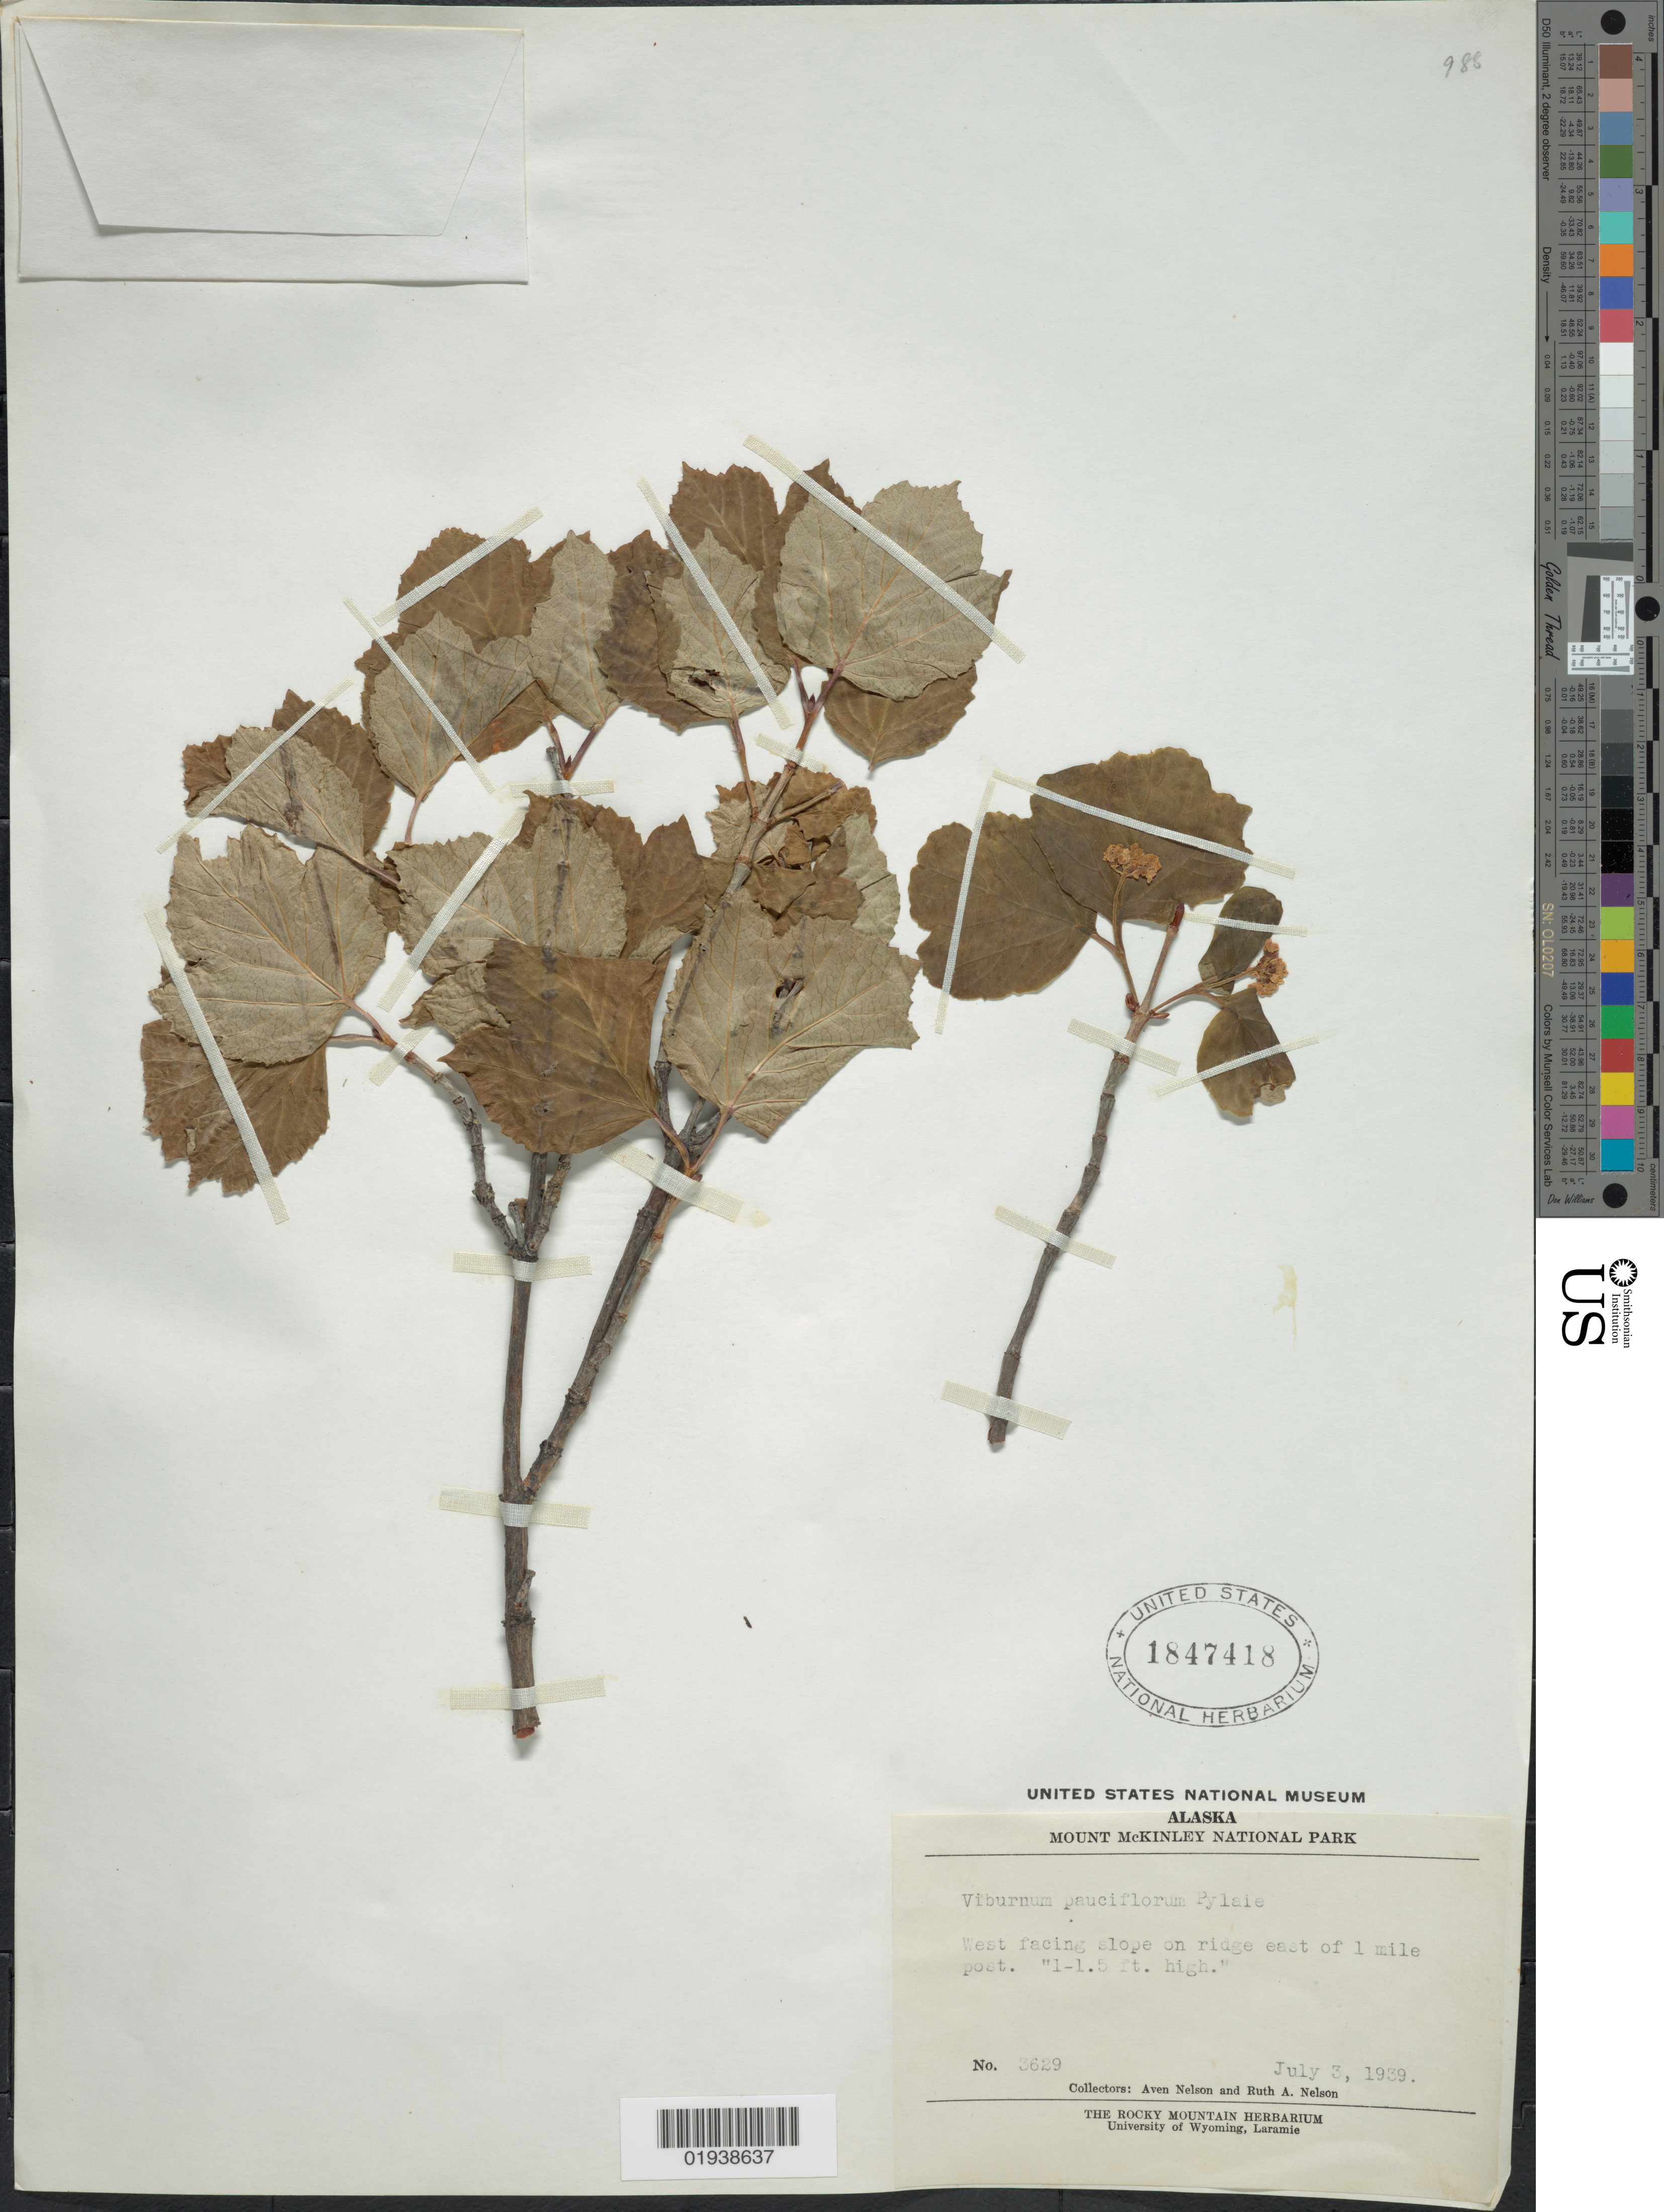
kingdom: Plantae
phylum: Tracheophyta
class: Magnoliopsida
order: Dipsacales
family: Viburnaceae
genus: Viburnum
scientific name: Viburnum edule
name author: (Michx.) Raf.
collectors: A. Nelson & R. A. Nelson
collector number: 3629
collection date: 1939-07-03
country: United States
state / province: Alaska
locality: Mount McKinley National Park. West facing slope on ridge east of 1 mile post.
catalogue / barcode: US 1847418